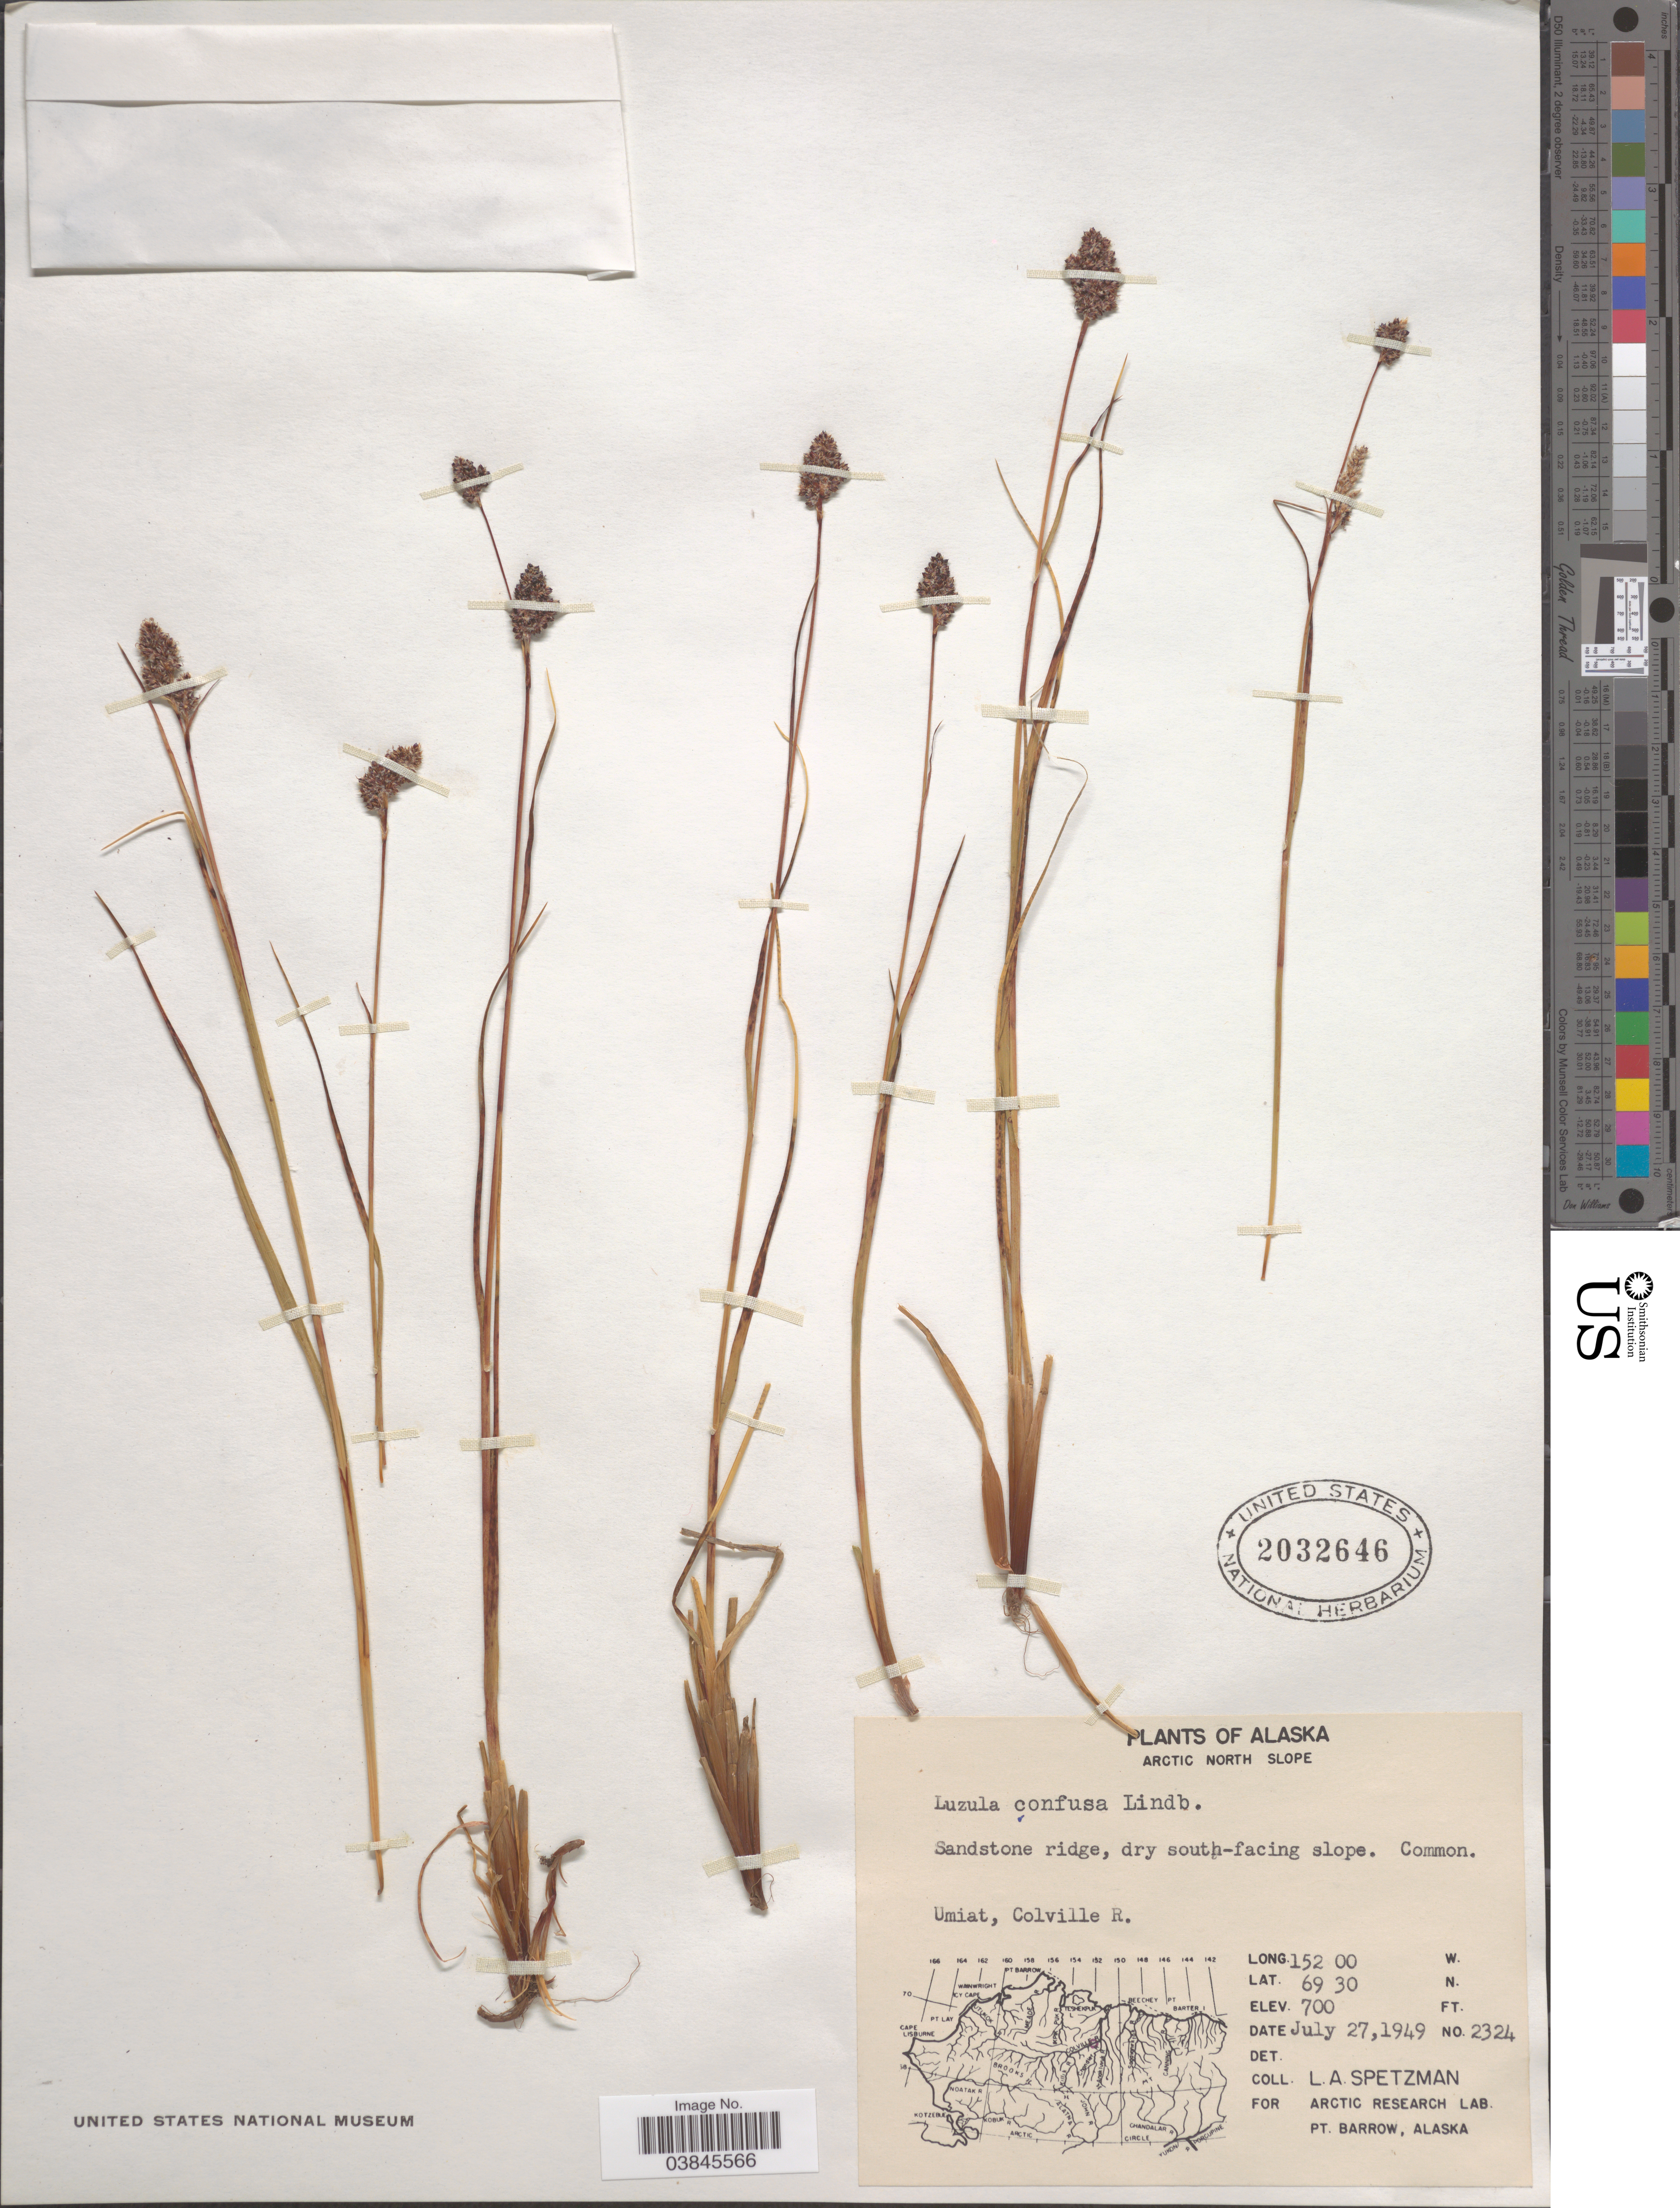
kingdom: Plantae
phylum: Tracheophyta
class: Liliopsida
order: Poales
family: Juncaceae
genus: Luzula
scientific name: Luzula confusa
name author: Lindeb.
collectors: L. Spetzman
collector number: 2324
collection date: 1949-07-27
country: United States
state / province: Alaska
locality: Arctic North Slope. Sandstone ridge, dry south-facing slope. Umiat, Colville R.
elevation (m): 213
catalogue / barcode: US 2032646